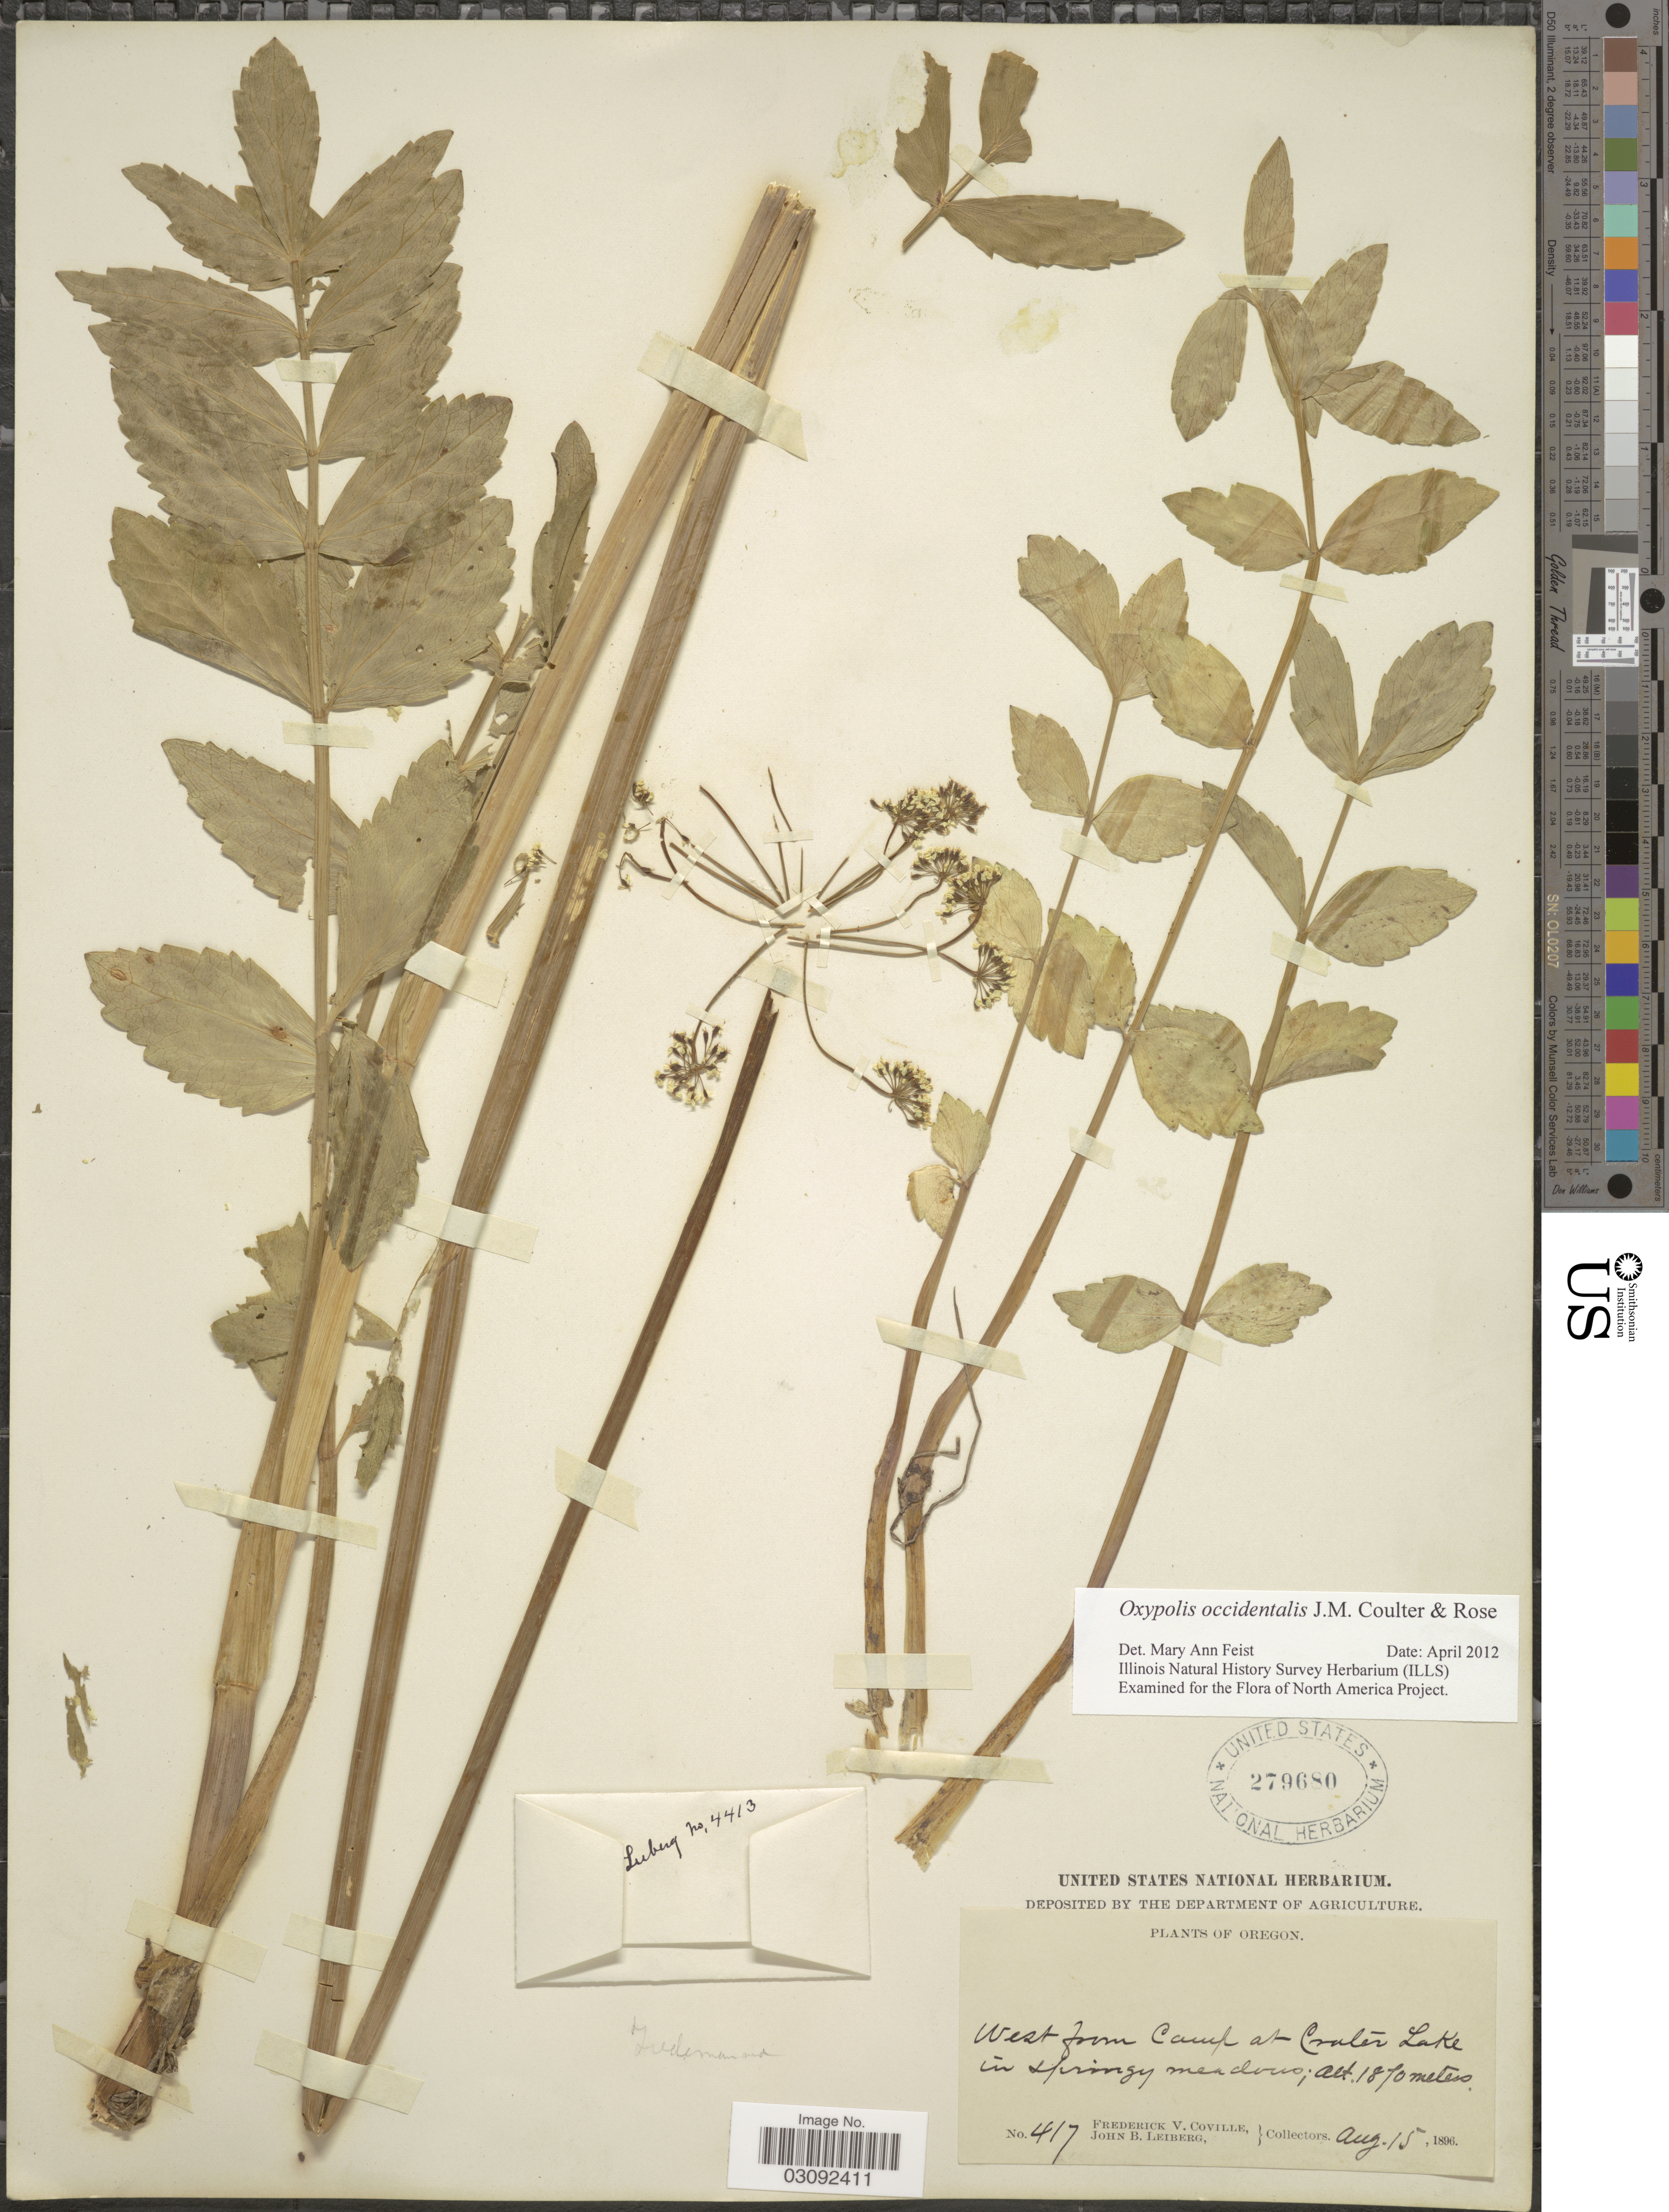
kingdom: Plantae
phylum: Tracheophyta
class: Magnoliopsida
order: Apiales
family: Apiaceae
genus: Oxypolis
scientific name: Oxypolis occidentalis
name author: J.M. Coult. & Rose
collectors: F. V. Coville & J. Leiberg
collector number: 417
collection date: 1896-08-15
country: United States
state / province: Oregon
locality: West from Camp at Crater Lake.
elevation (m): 1870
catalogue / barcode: US 279680